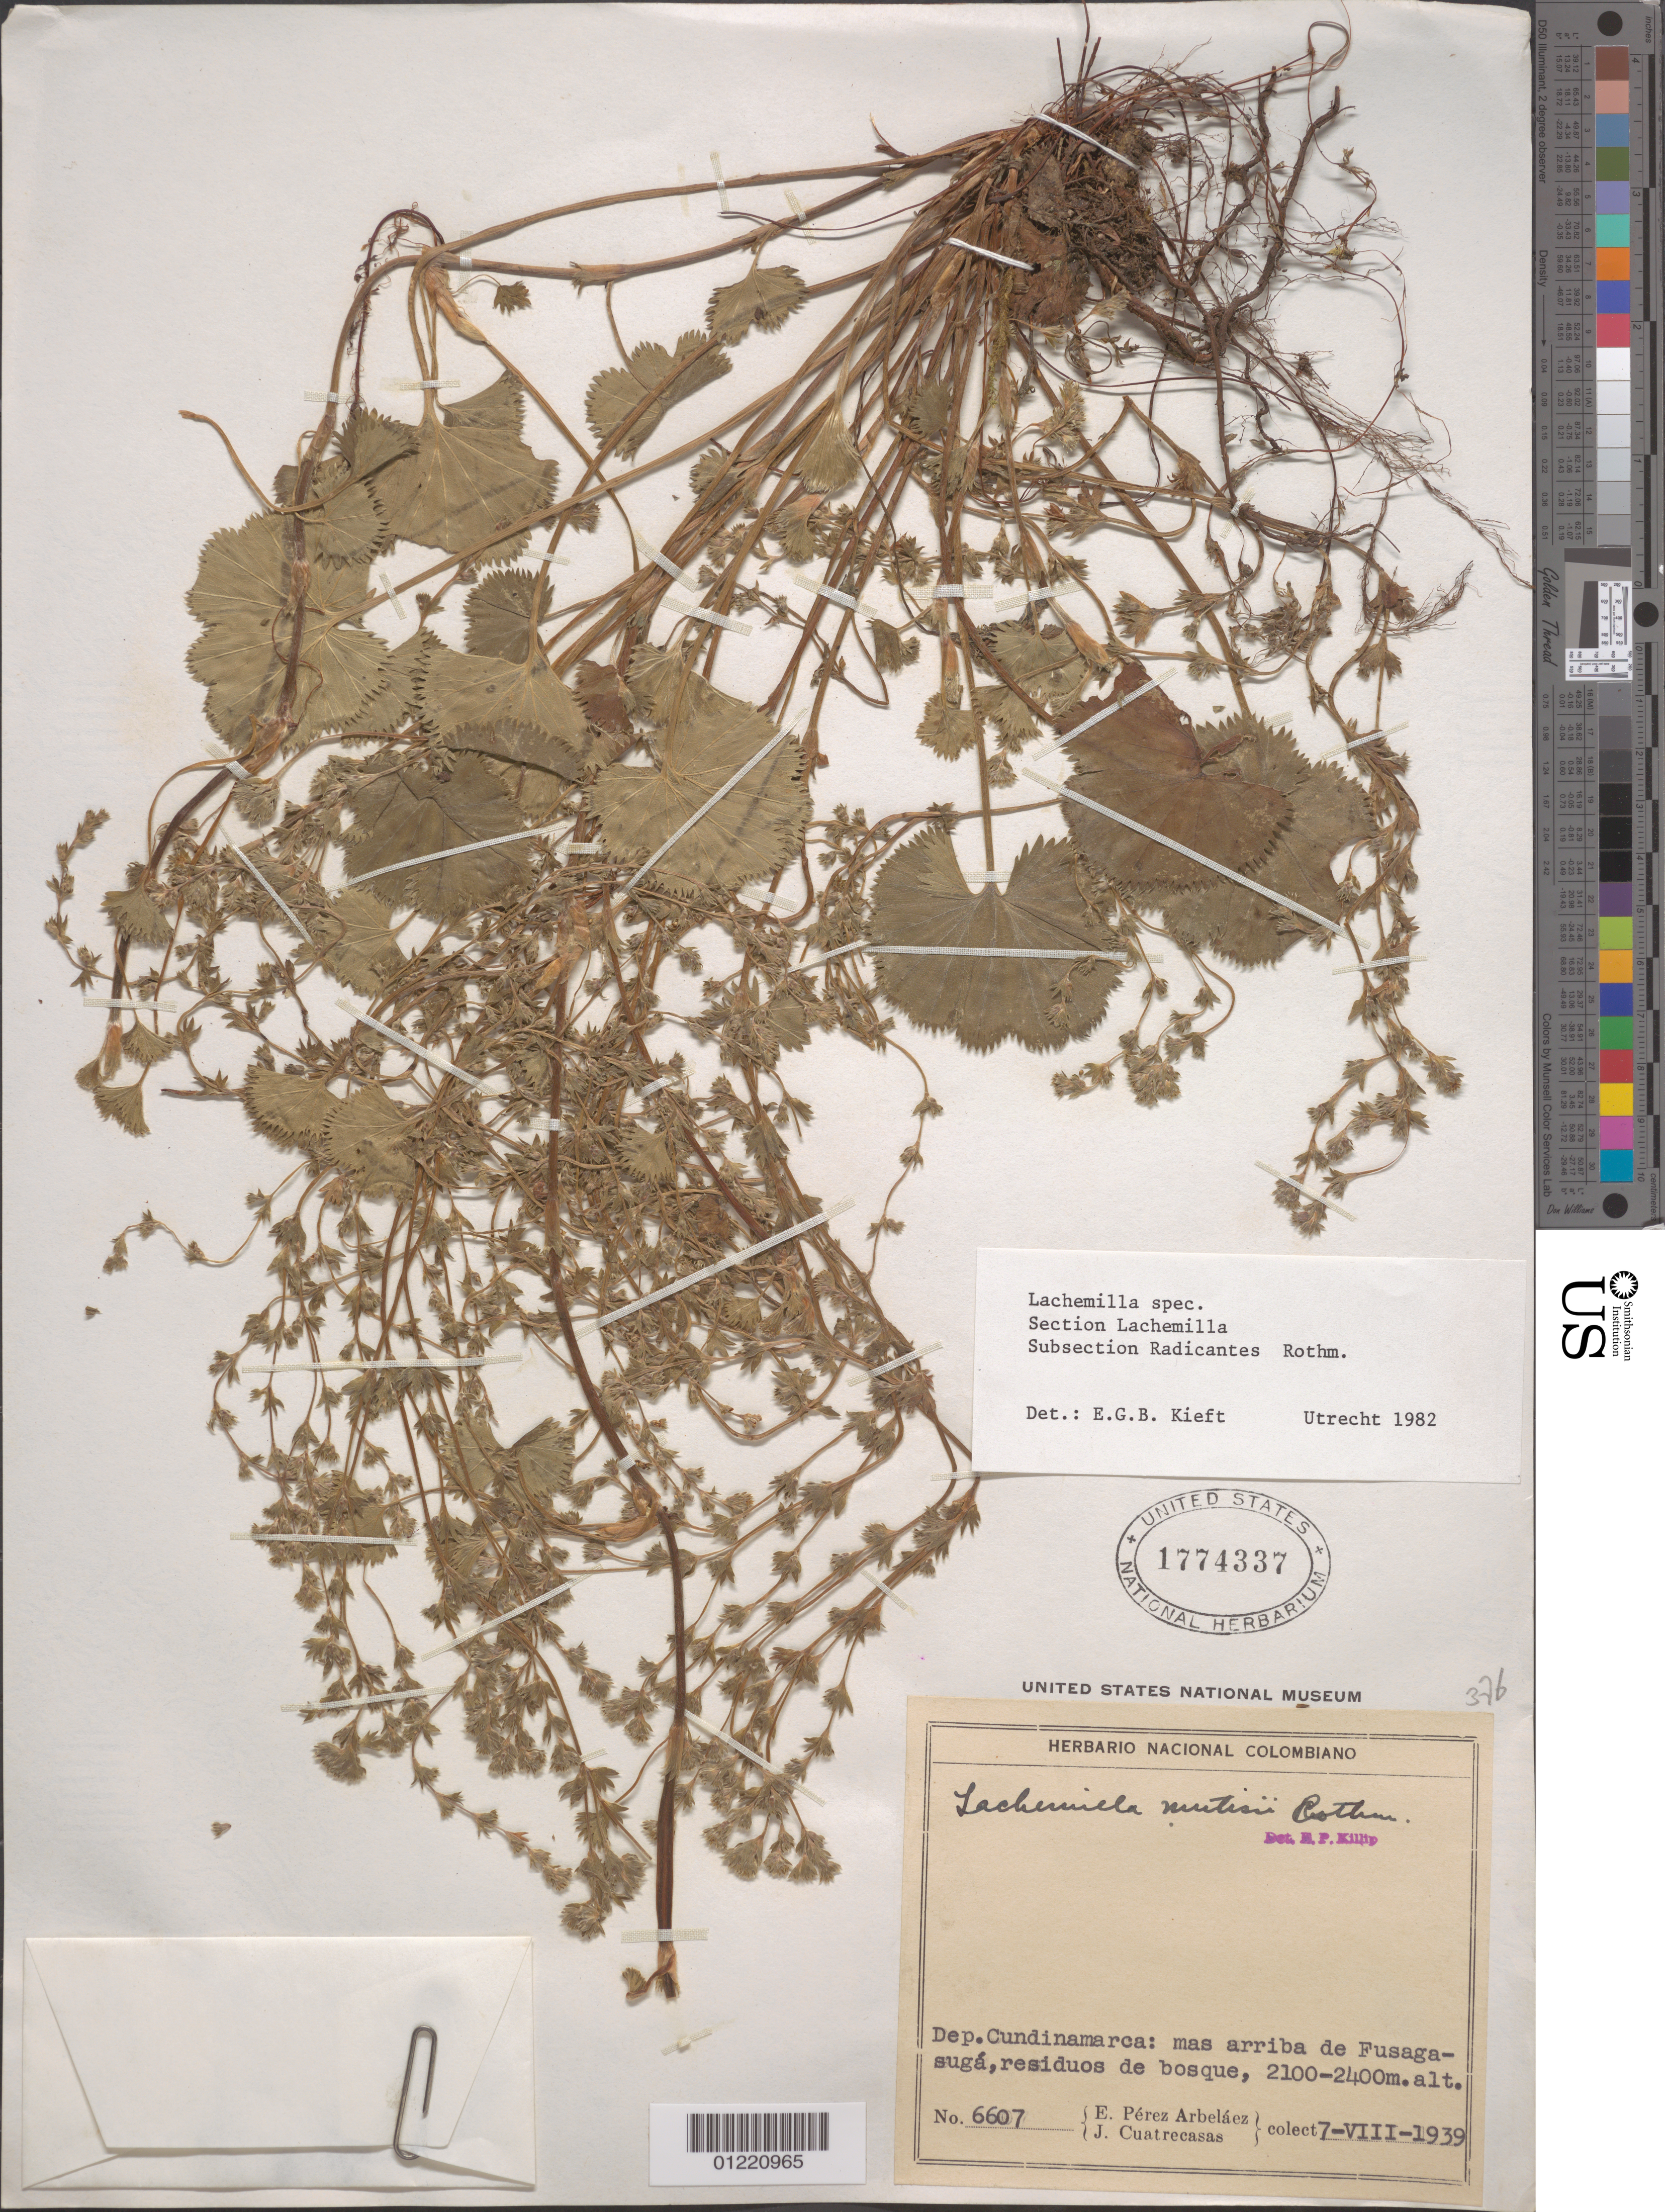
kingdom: Plantae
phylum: Tracheophyta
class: Magnoliopsida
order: Rosales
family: Rosaceae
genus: Lachemilla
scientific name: Lachemilla sp.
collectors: E. Pérez Arbeláez & J. Cuatrecasas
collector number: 6607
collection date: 1939-08-07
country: Colombia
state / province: Cundinamarca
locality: mas arriba de Fusagasuga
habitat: residuos de bosque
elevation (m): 2100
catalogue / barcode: US 1774337